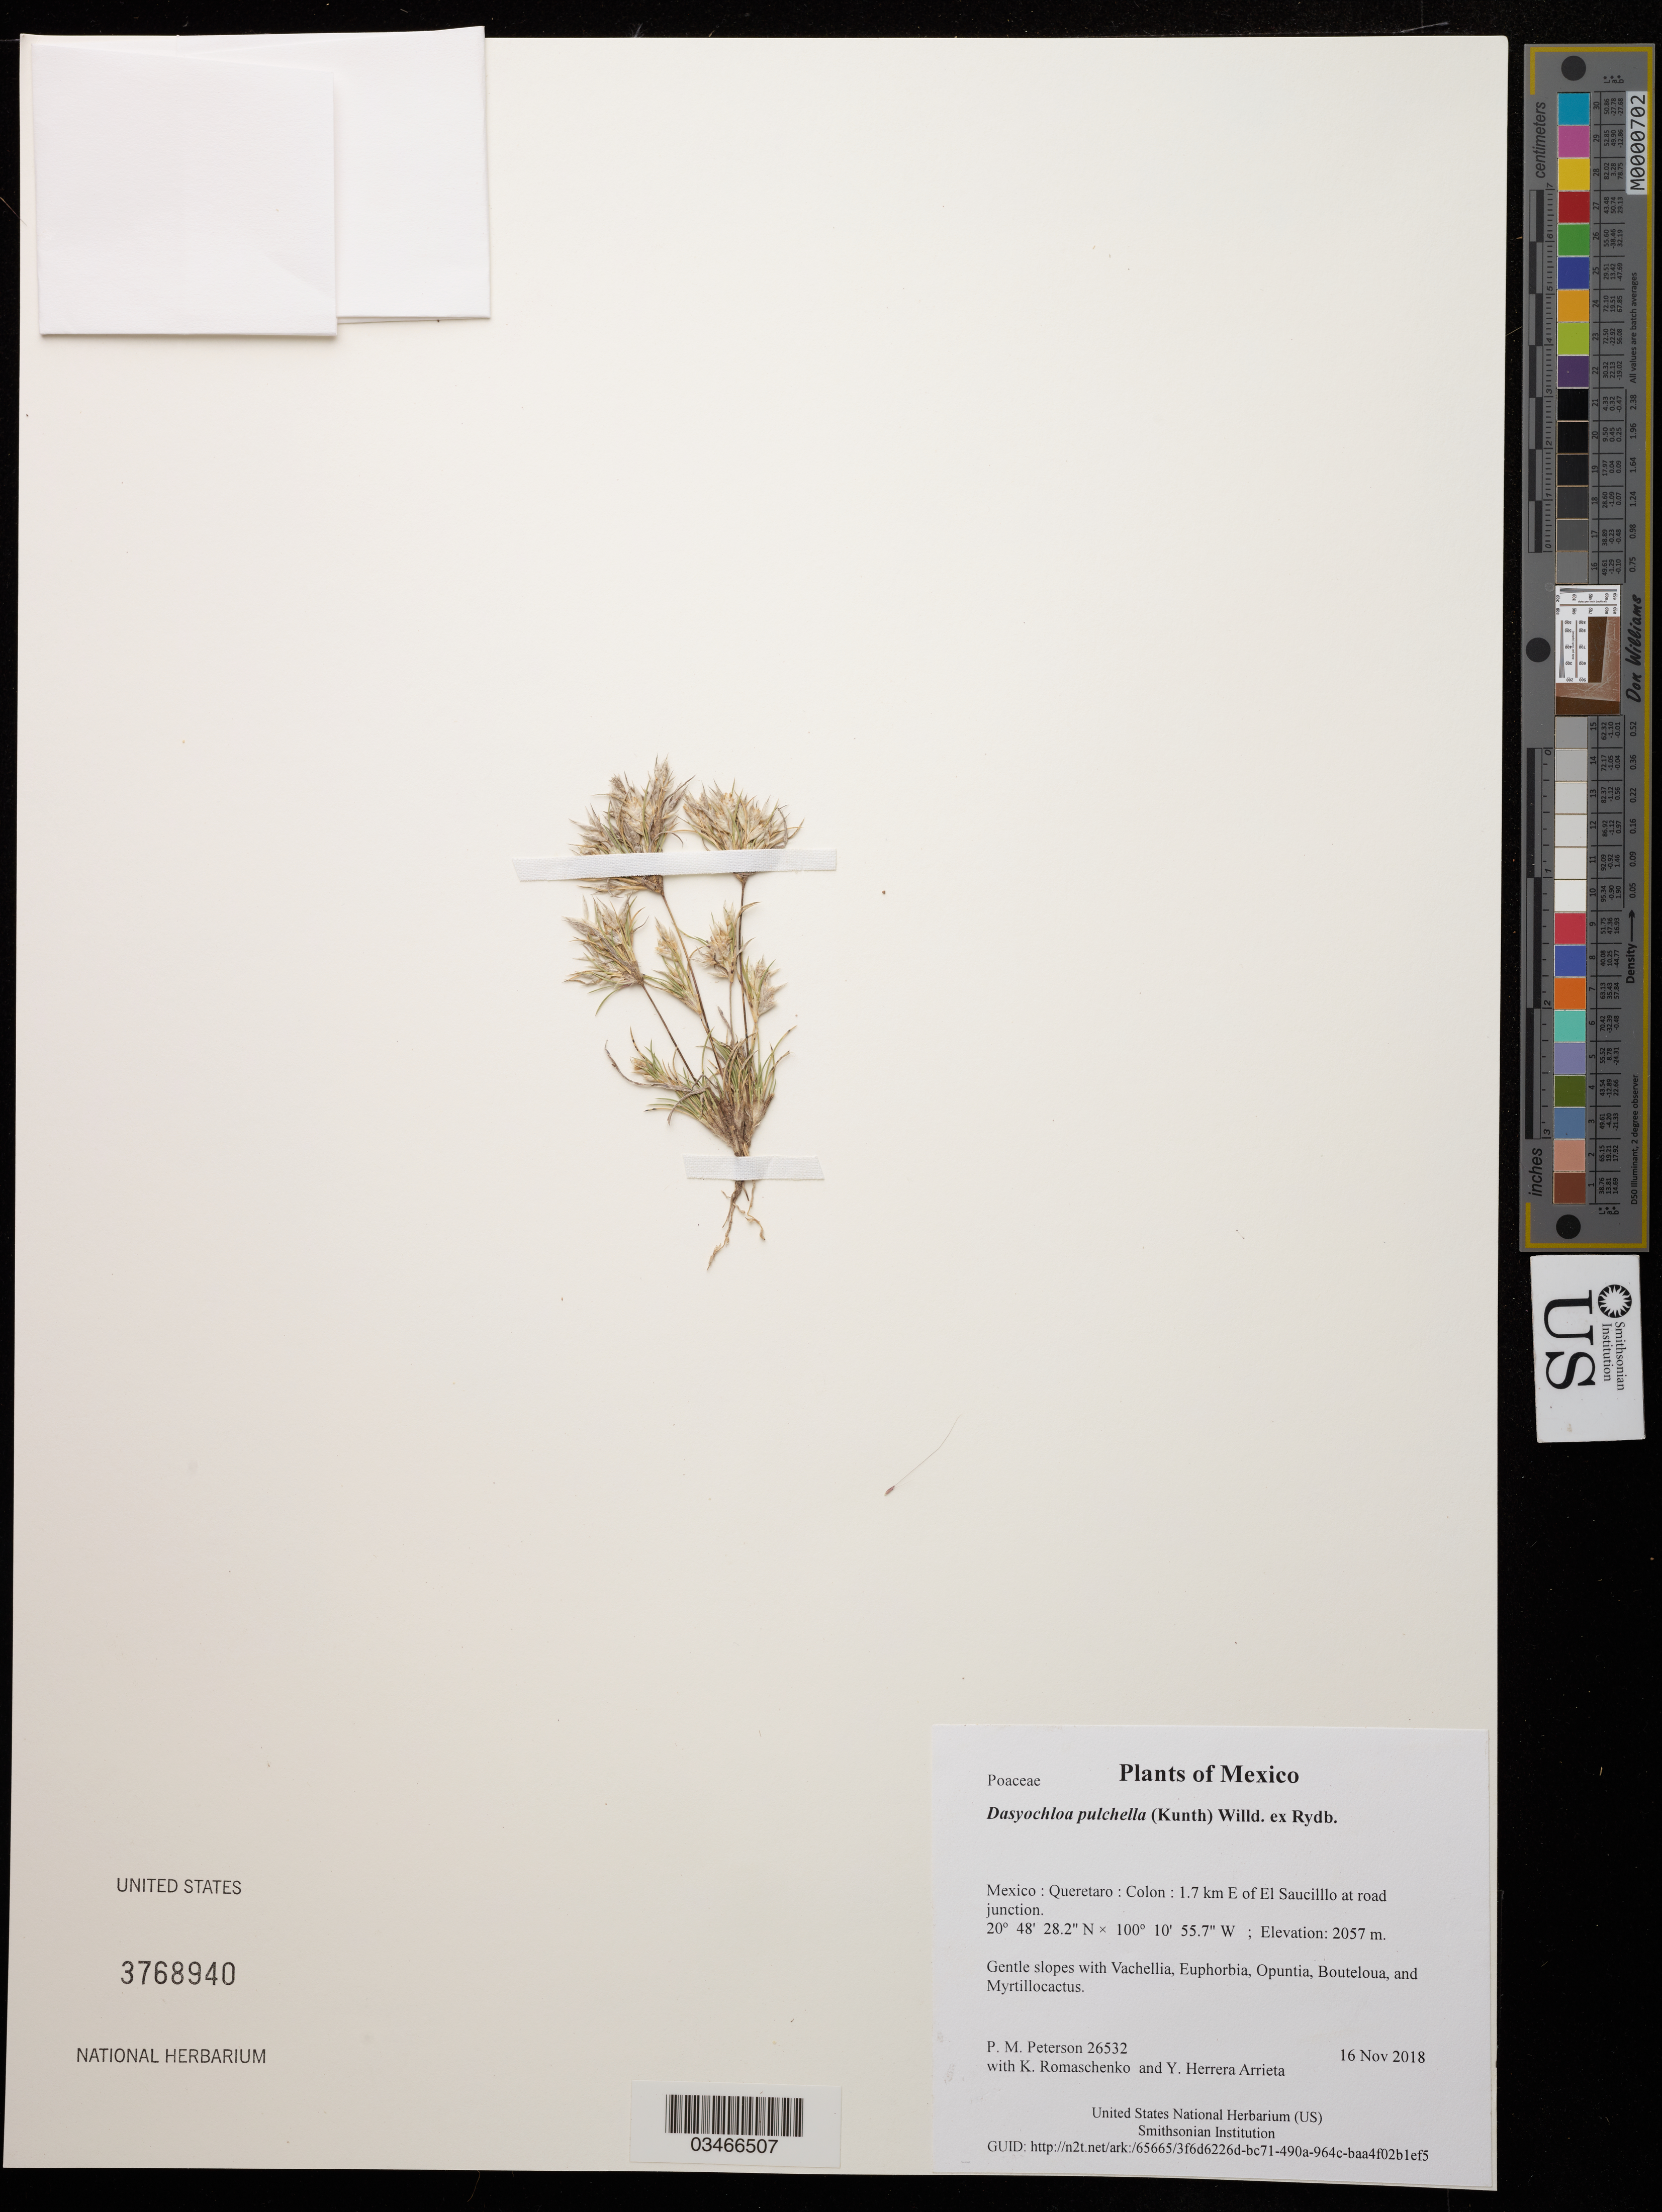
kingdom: Plantae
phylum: Tracheophyta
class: Liliopsida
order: Poales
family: Poaceae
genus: Dasyochloa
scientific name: Dasyochloa pulchella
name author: (Kunth) Willd. ex Rydb.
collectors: P. M. Peterson, K. Romaschenko & Y. Herrera Arrieta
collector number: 26532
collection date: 2018-11-16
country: Mexico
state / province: Queretaro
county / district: Colon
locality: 1.7 km E of El Saucilllo at road junction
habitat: Gentle slopes with Vachellia, Euphorbia, Opuntia, Bouteloua, and Myrtillocactus.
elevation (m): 2057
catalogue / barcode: US 3768940